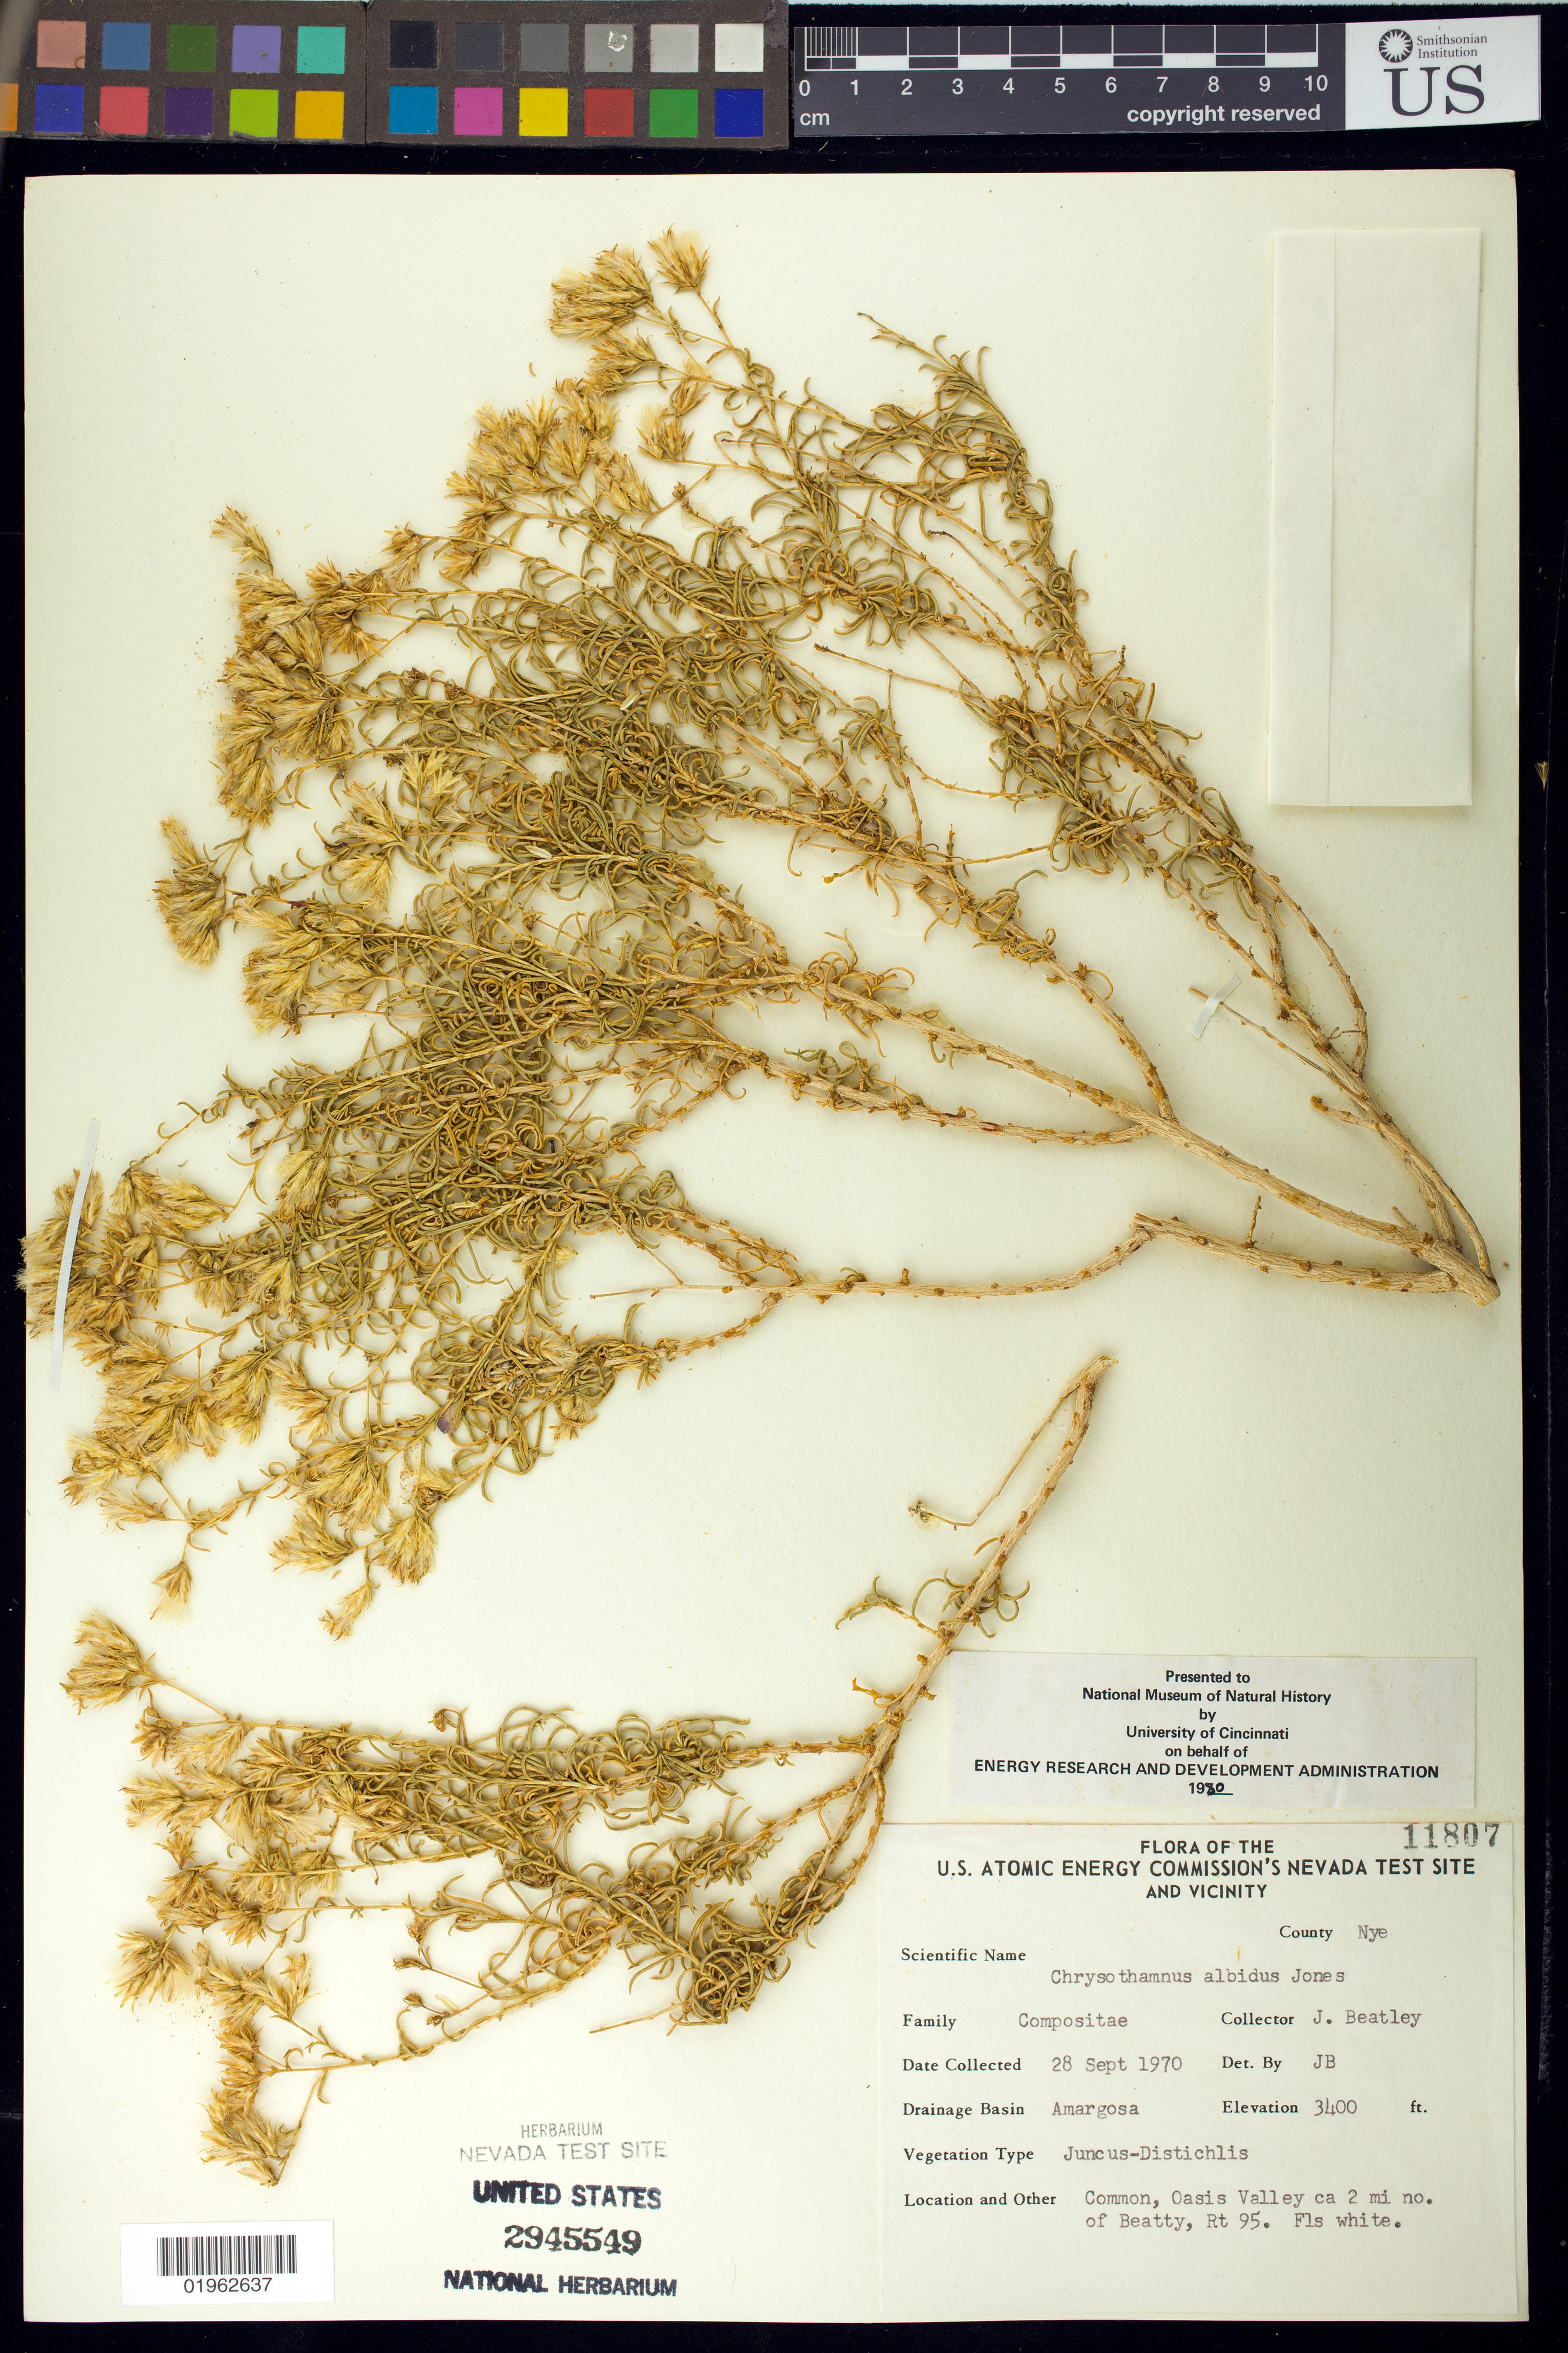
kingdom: Plantae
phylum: Tracheophyta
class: Magnoliopsida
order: Asterales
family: Asteraceae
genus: Chrysothamnus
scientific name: Chrysothamnus albidus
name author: (M.E. Jones ex A. Gray) Greene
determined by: Beatley, J.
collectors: J. C. Beatley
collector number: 11807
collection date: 1970-09-28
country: United States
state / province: Nevada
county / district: Nye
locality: U.S. Atomic Energy Commission's Nevada Test Site and Vicinity. Drainage Basin Amargosa. ca 2 mi no. of Beatty, Oasis Valley, Rt 95.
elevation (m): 1036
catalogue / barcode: US 2945549